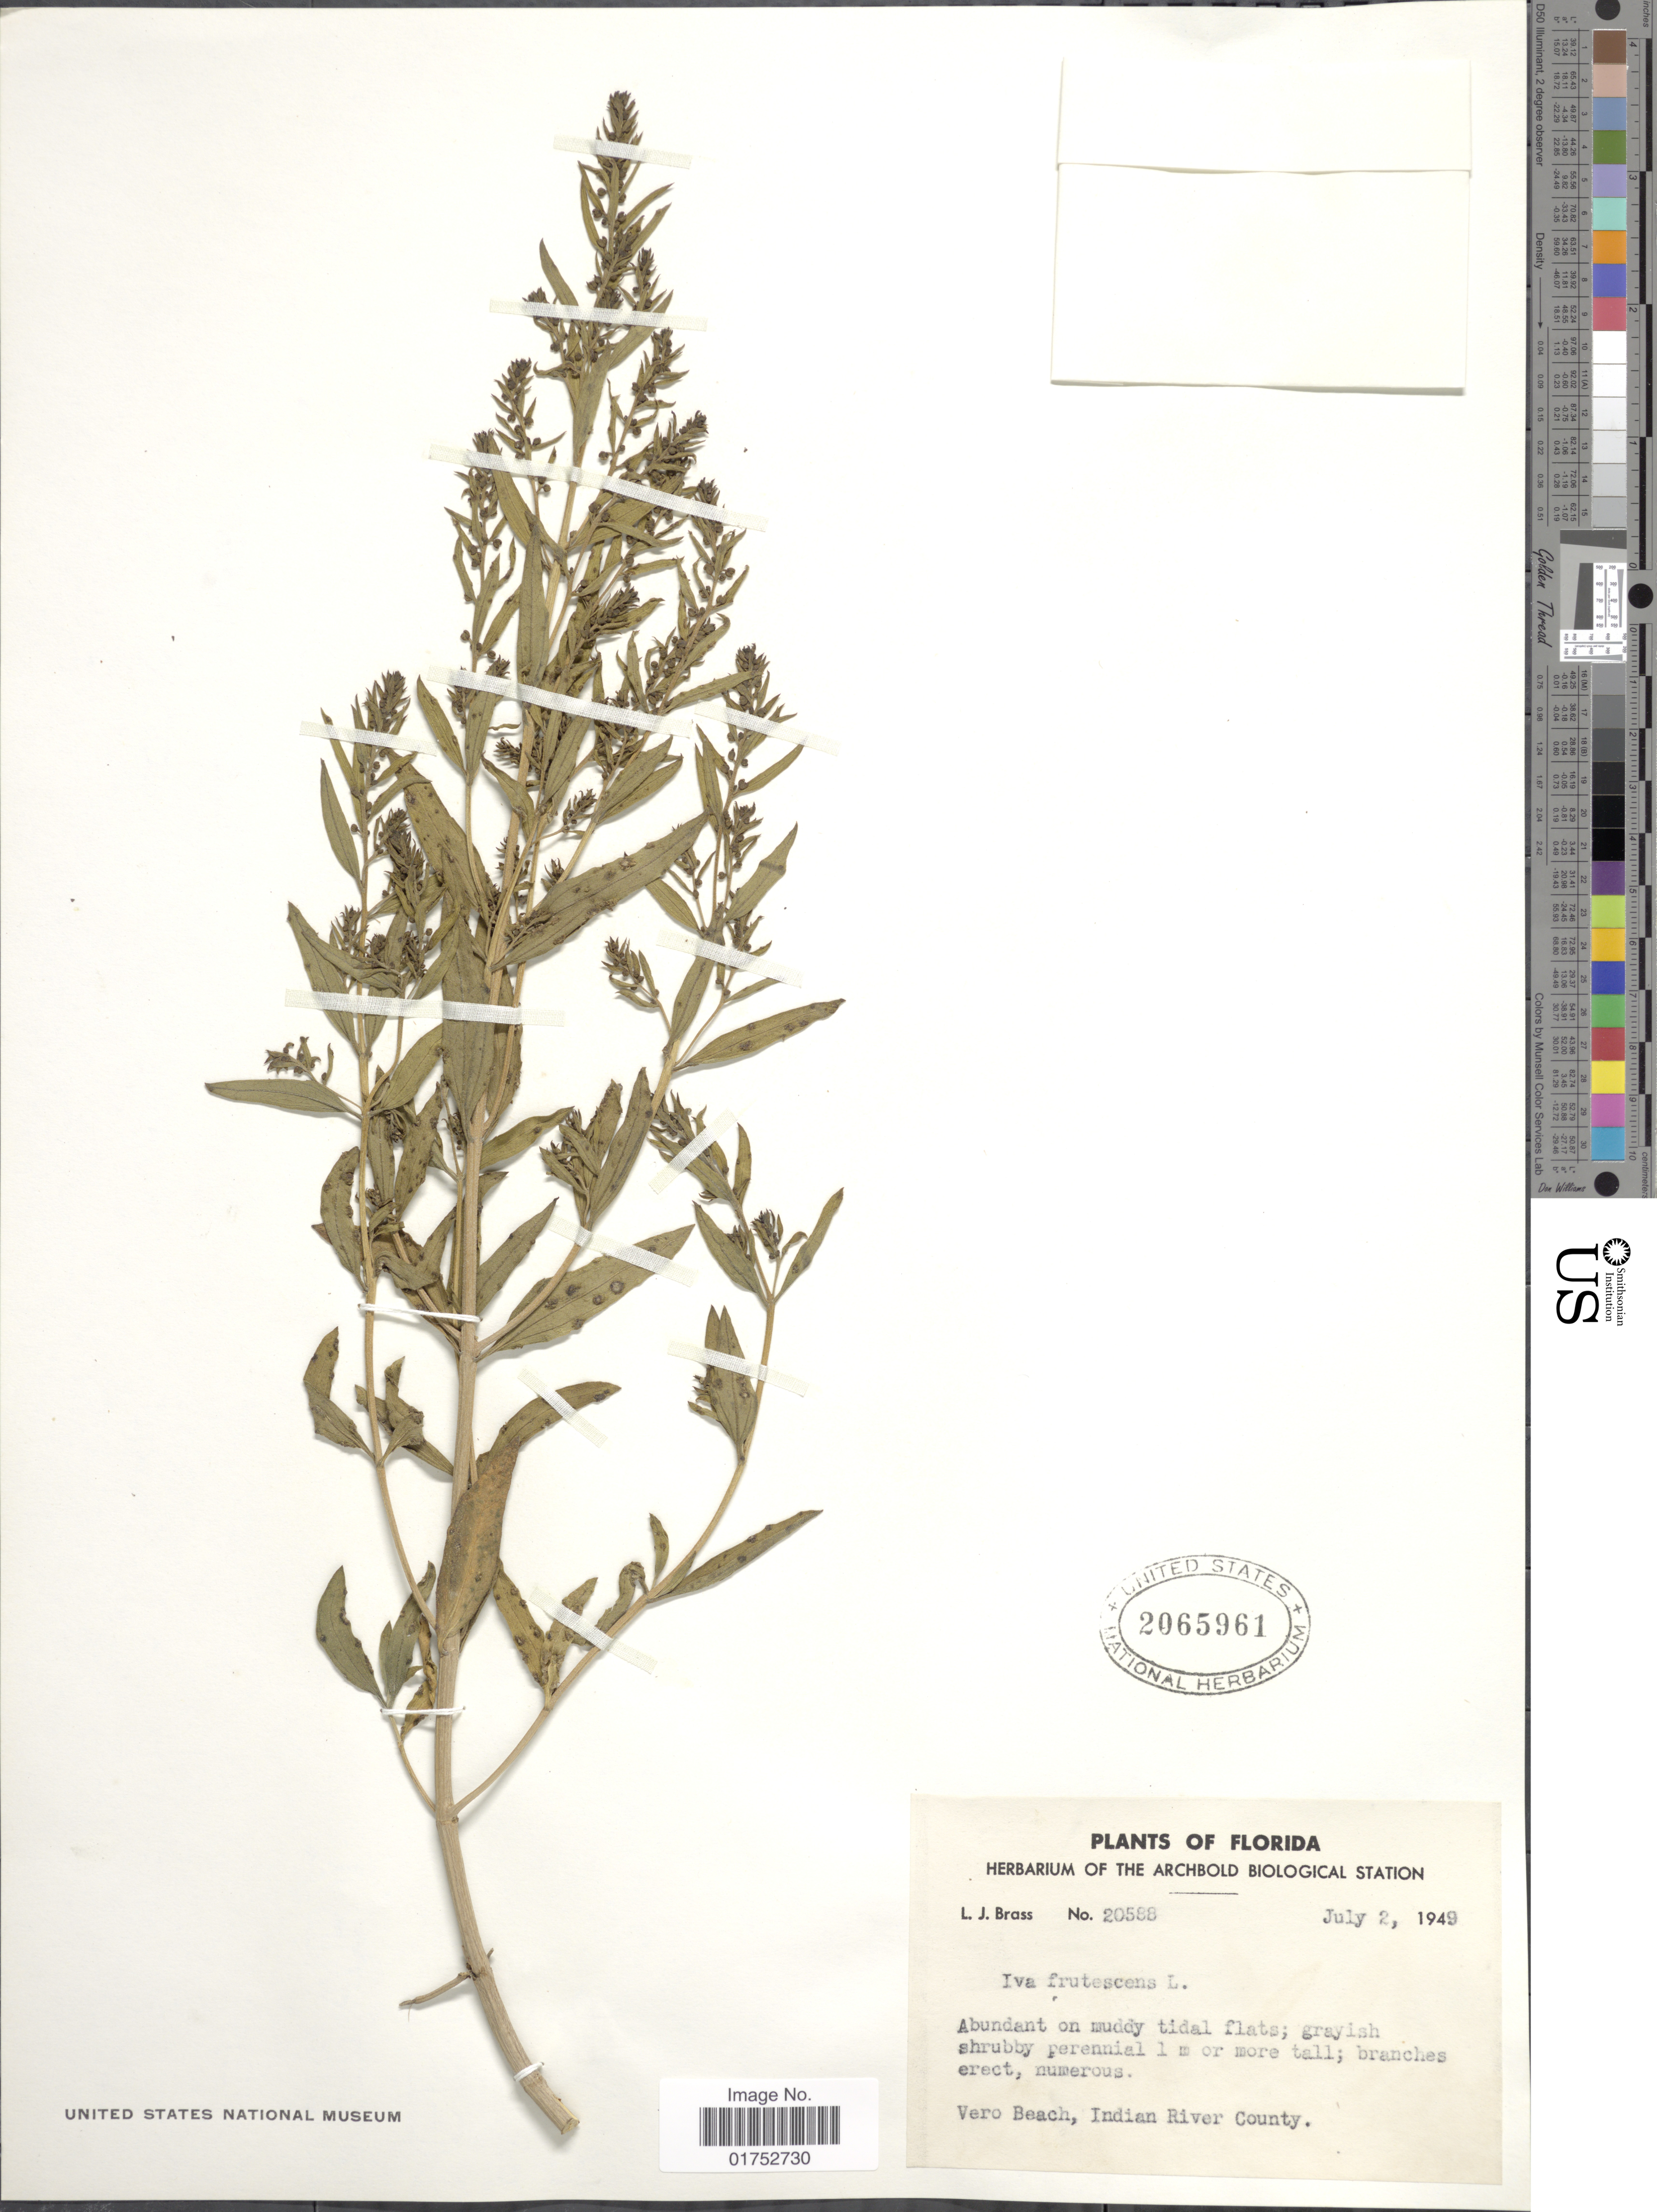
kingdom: Plantae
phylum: Tracheophyta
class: Magnoliopsida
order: Asterales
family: Asteraceae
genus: Iva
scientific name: Iva frutescens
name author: L.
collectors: L. J. Brass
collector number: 20588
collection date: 1949-07-02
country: United States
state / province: Florida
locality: Vero Beach, Indian River County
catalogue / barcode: US 2065961